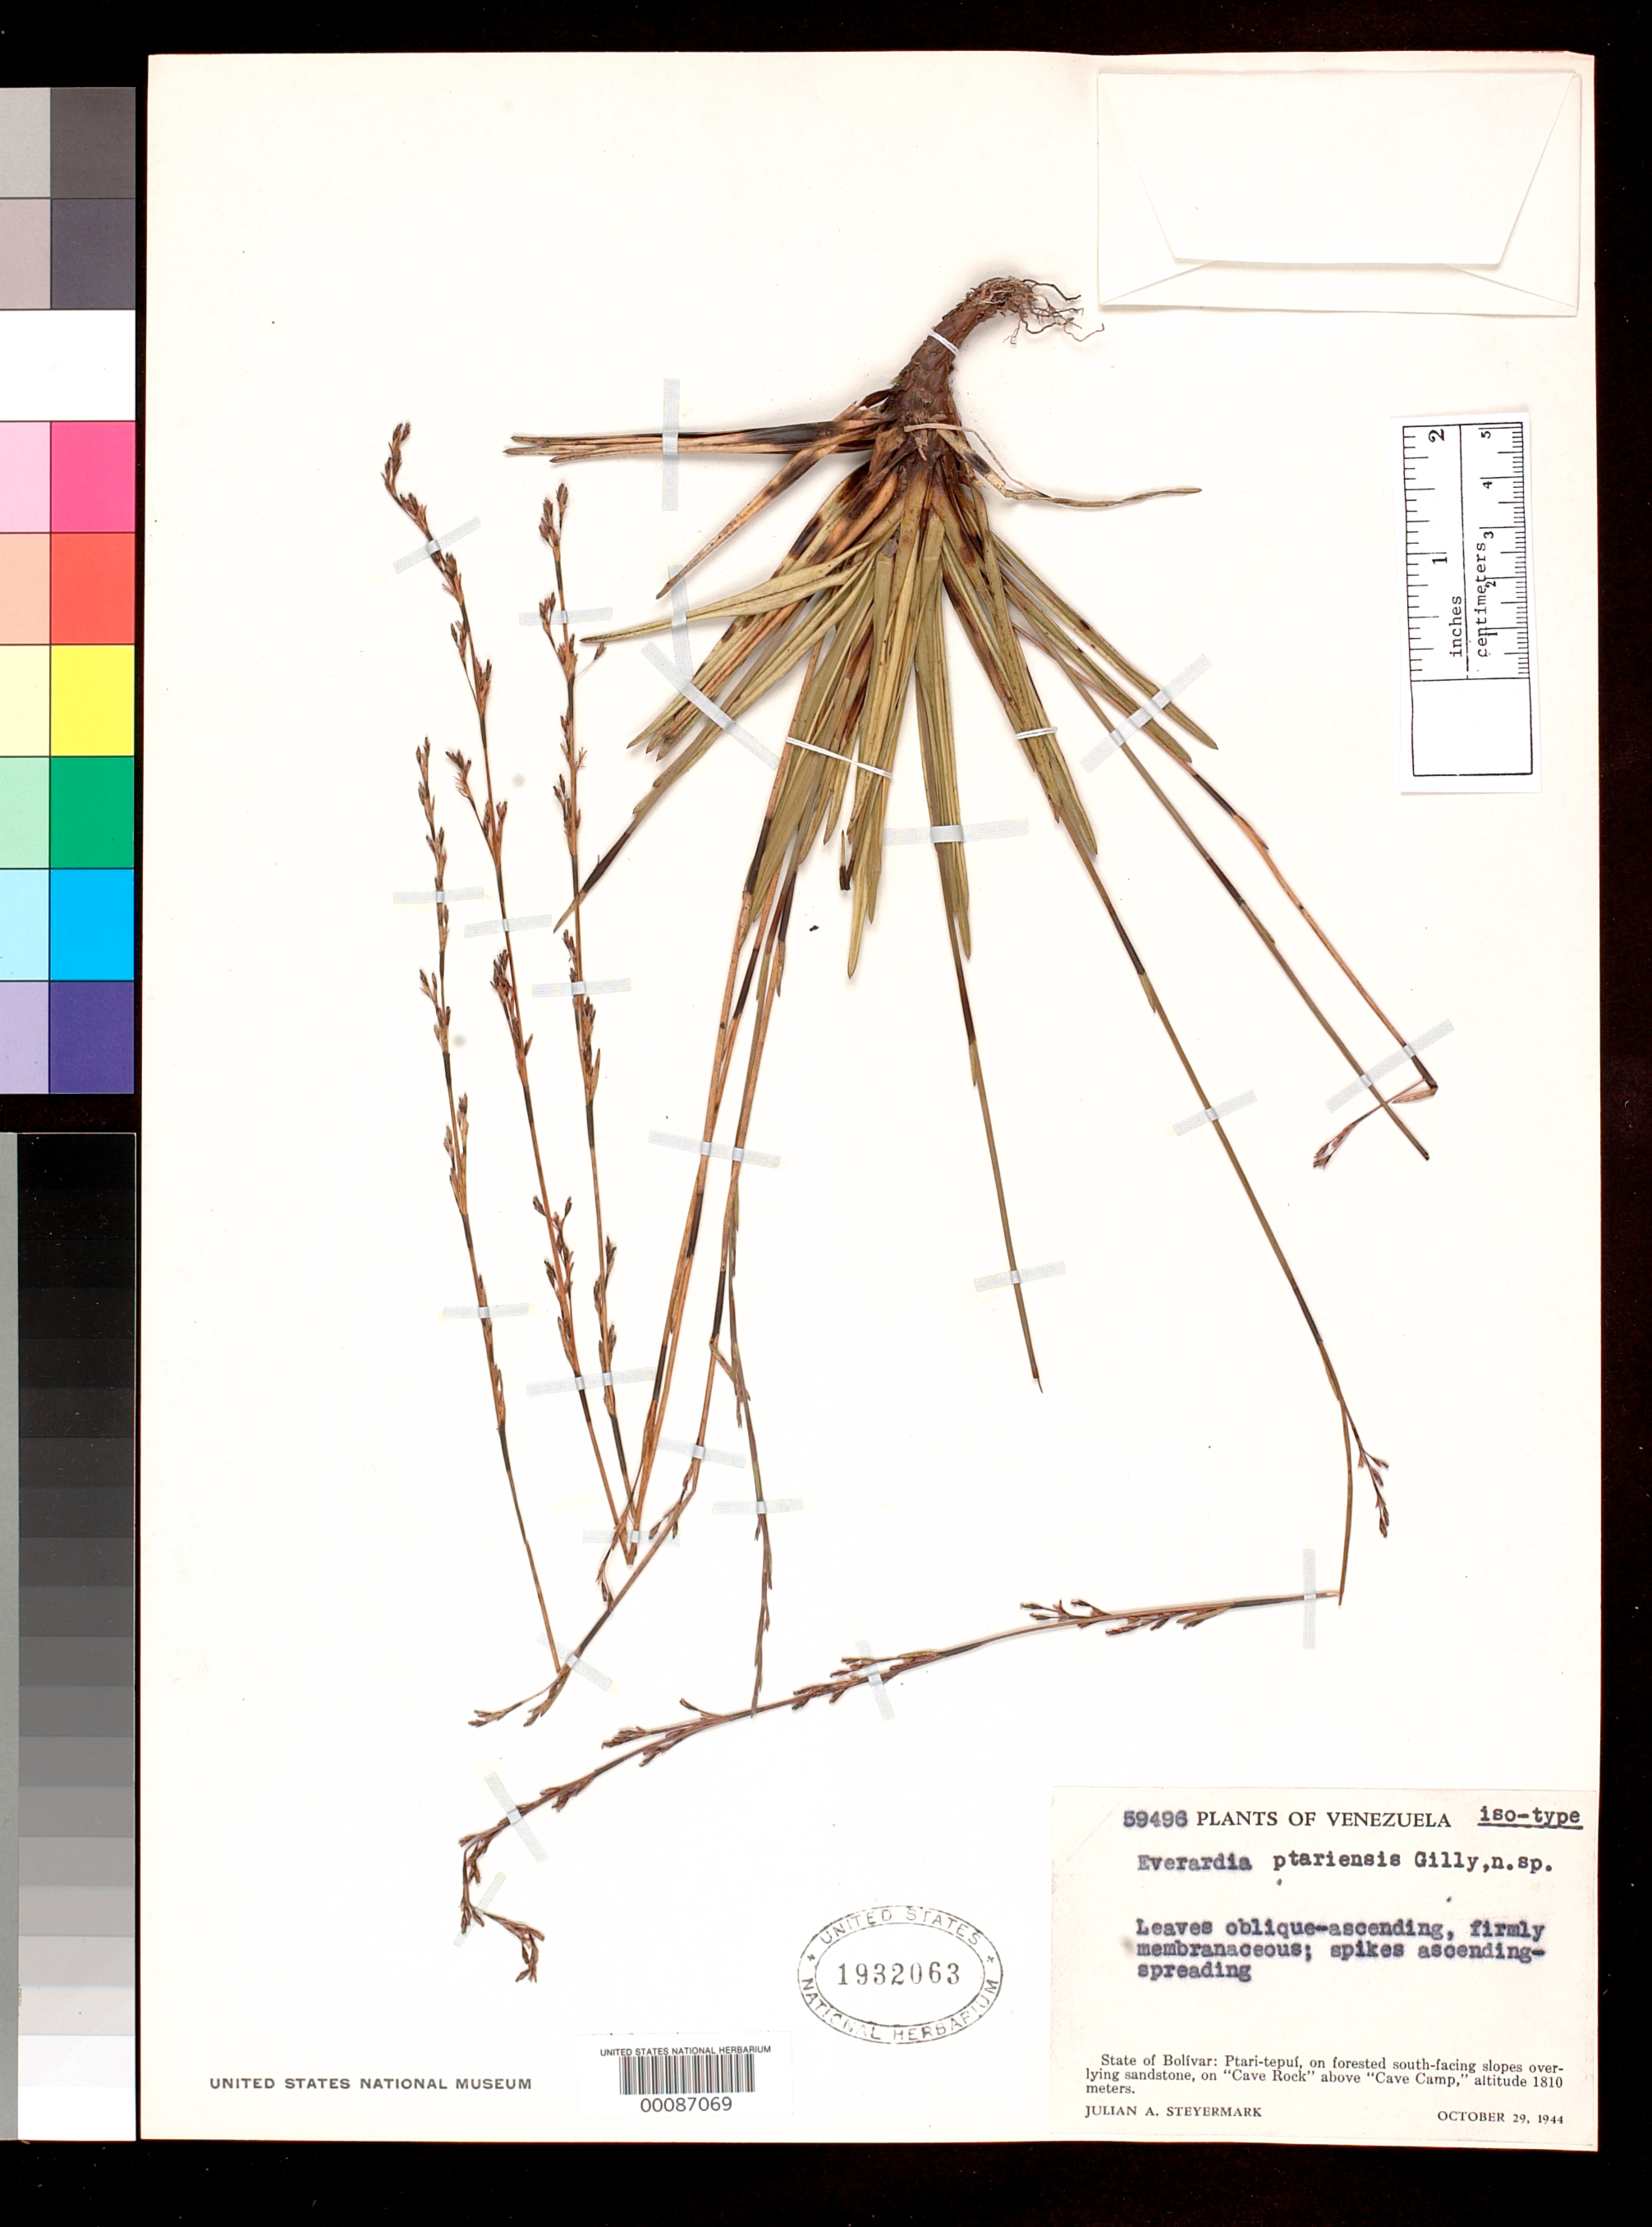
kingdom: Plantae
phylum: Tracheophyta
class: Liliopsida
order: Poales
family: Cyperaceae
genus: Everardia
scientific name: Everardia ptariensis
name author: Gilly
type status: Isotype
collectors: J. Steyermark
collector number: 59496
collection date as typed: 29 Oct 1944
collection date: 1944-10-29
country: Venezuela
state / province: Bolivar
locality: Ptari-tepui.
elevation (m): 1810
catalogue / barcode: US 1932063